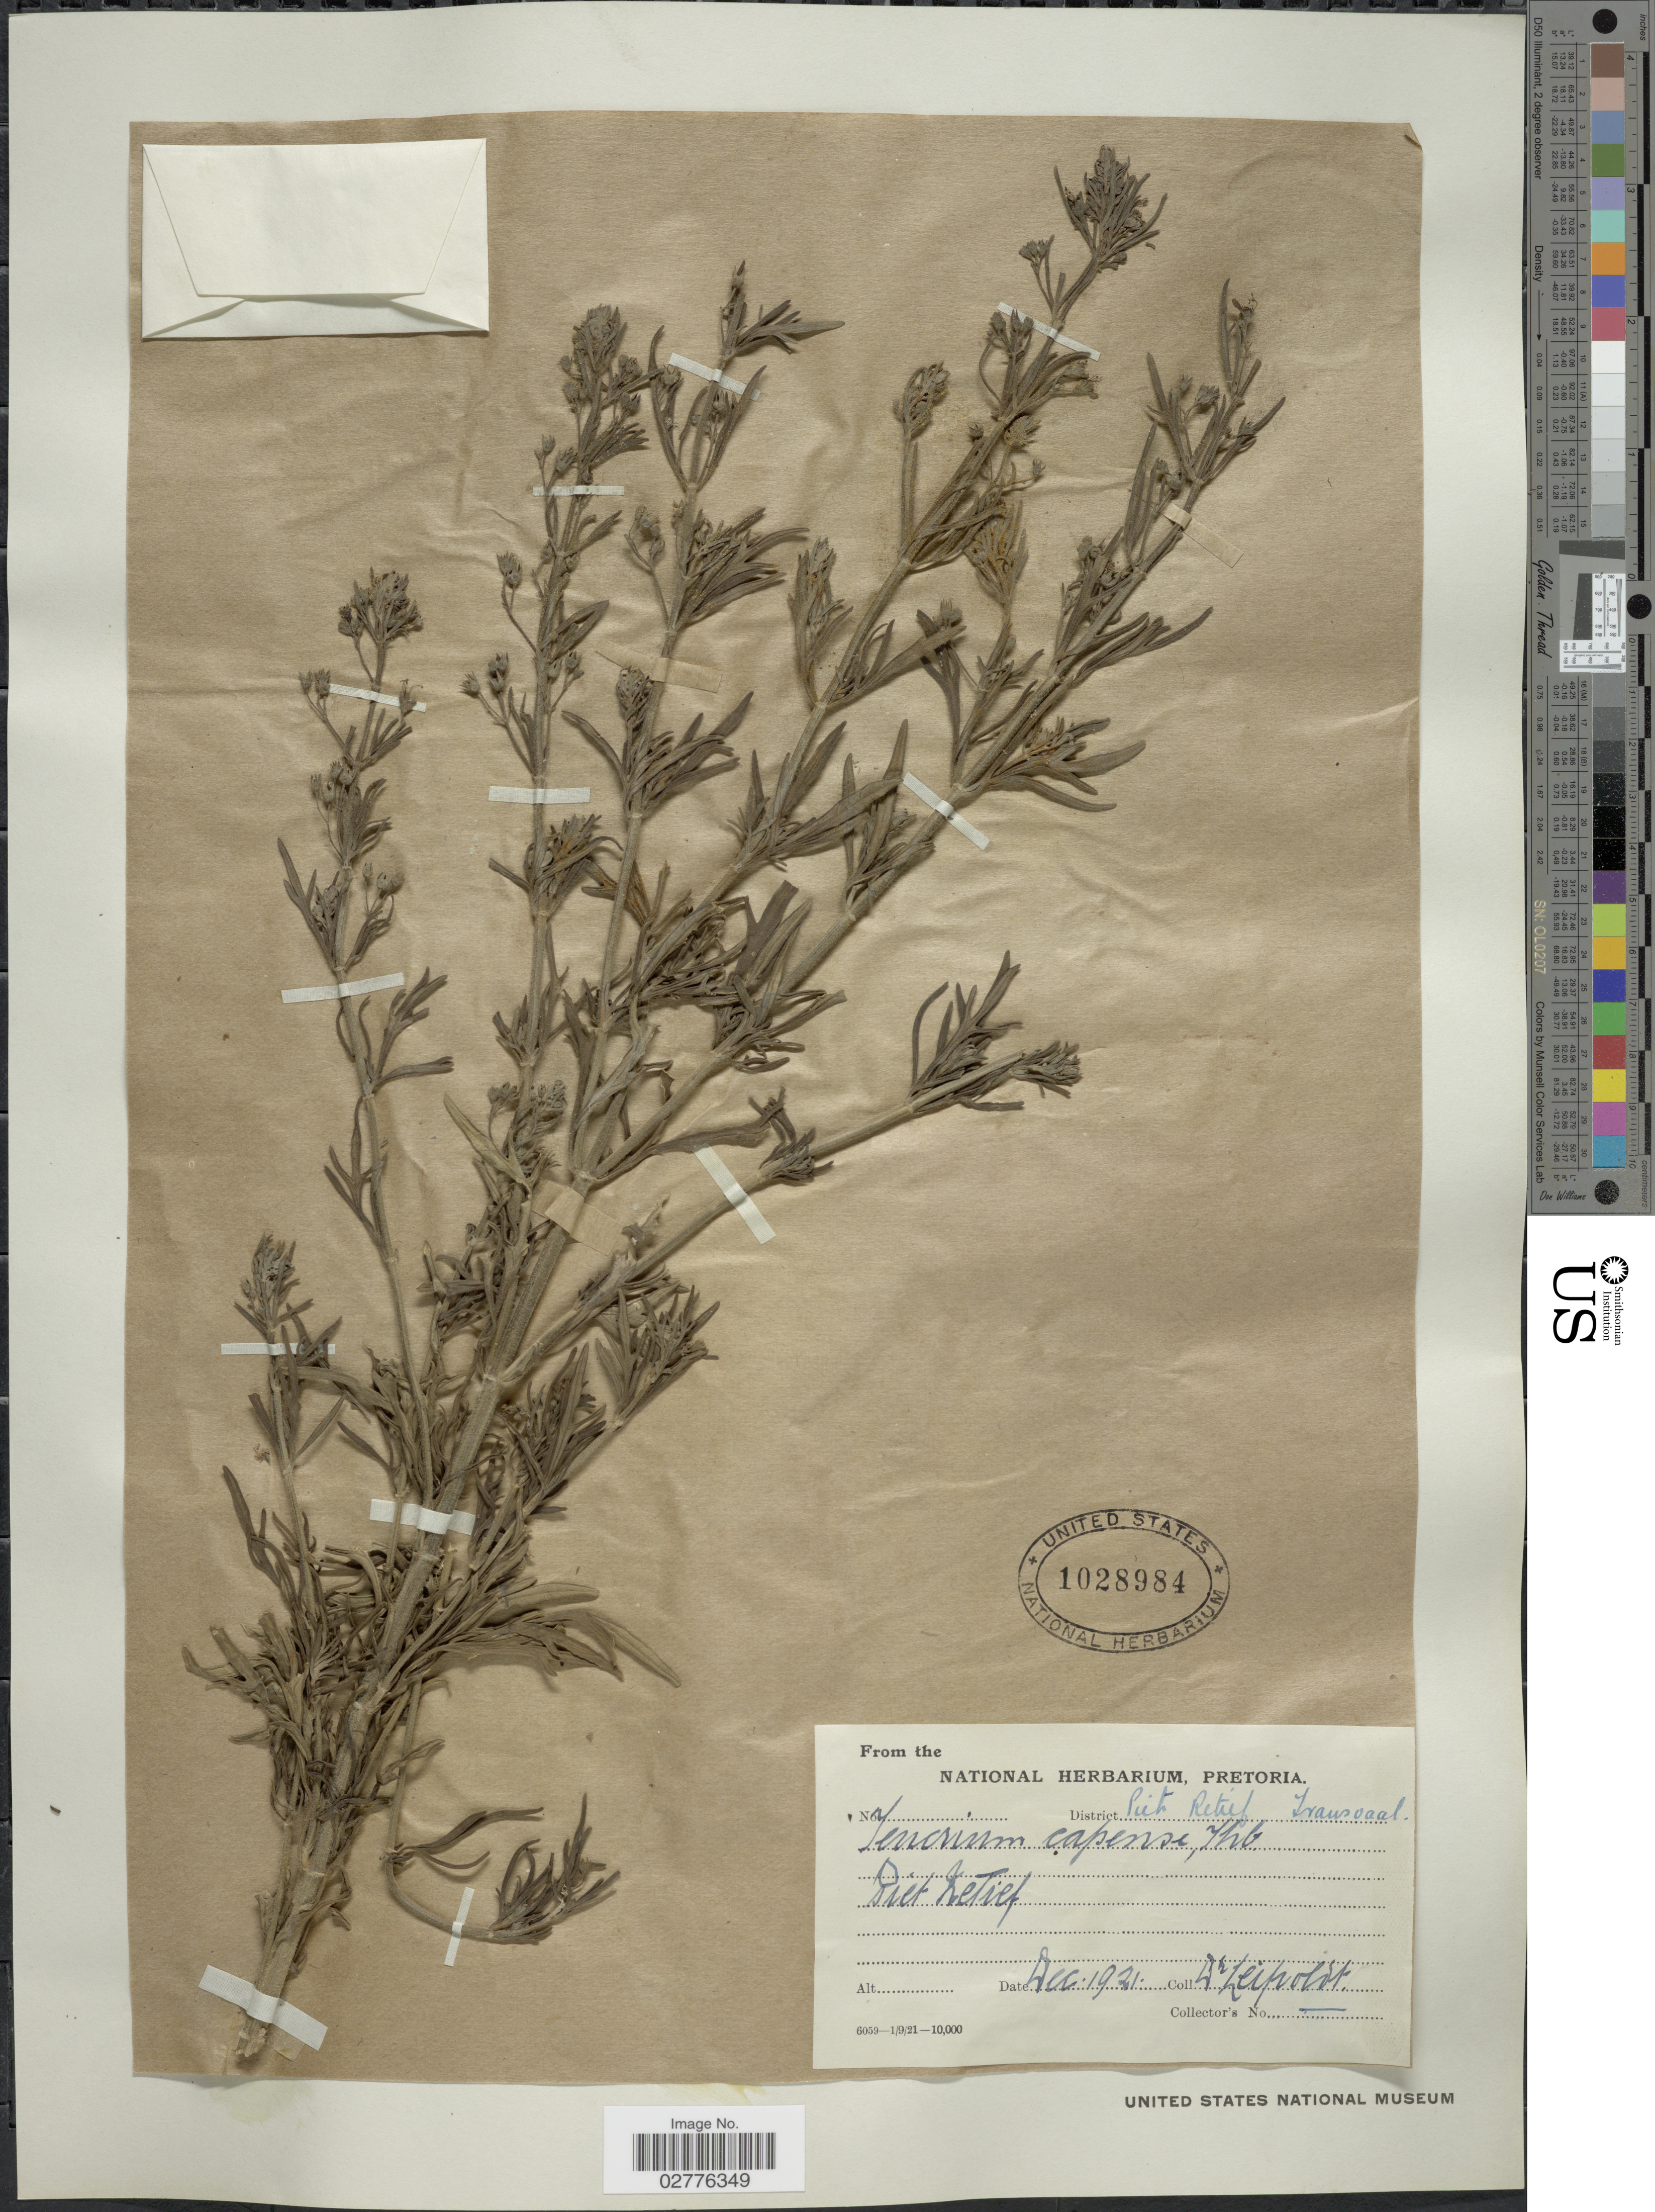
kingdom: Plantae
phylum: Tracheophyta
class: Magnoliopsida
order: Lamiales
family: Lamiaceae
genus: Teucrium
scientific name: Teucrium capense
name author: Thunb.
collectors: -. Leipoldt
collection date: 1921-12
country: South Africa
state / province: Mpumalanga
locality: District Piet Retief, Transvaal.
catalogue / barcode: US 1028984